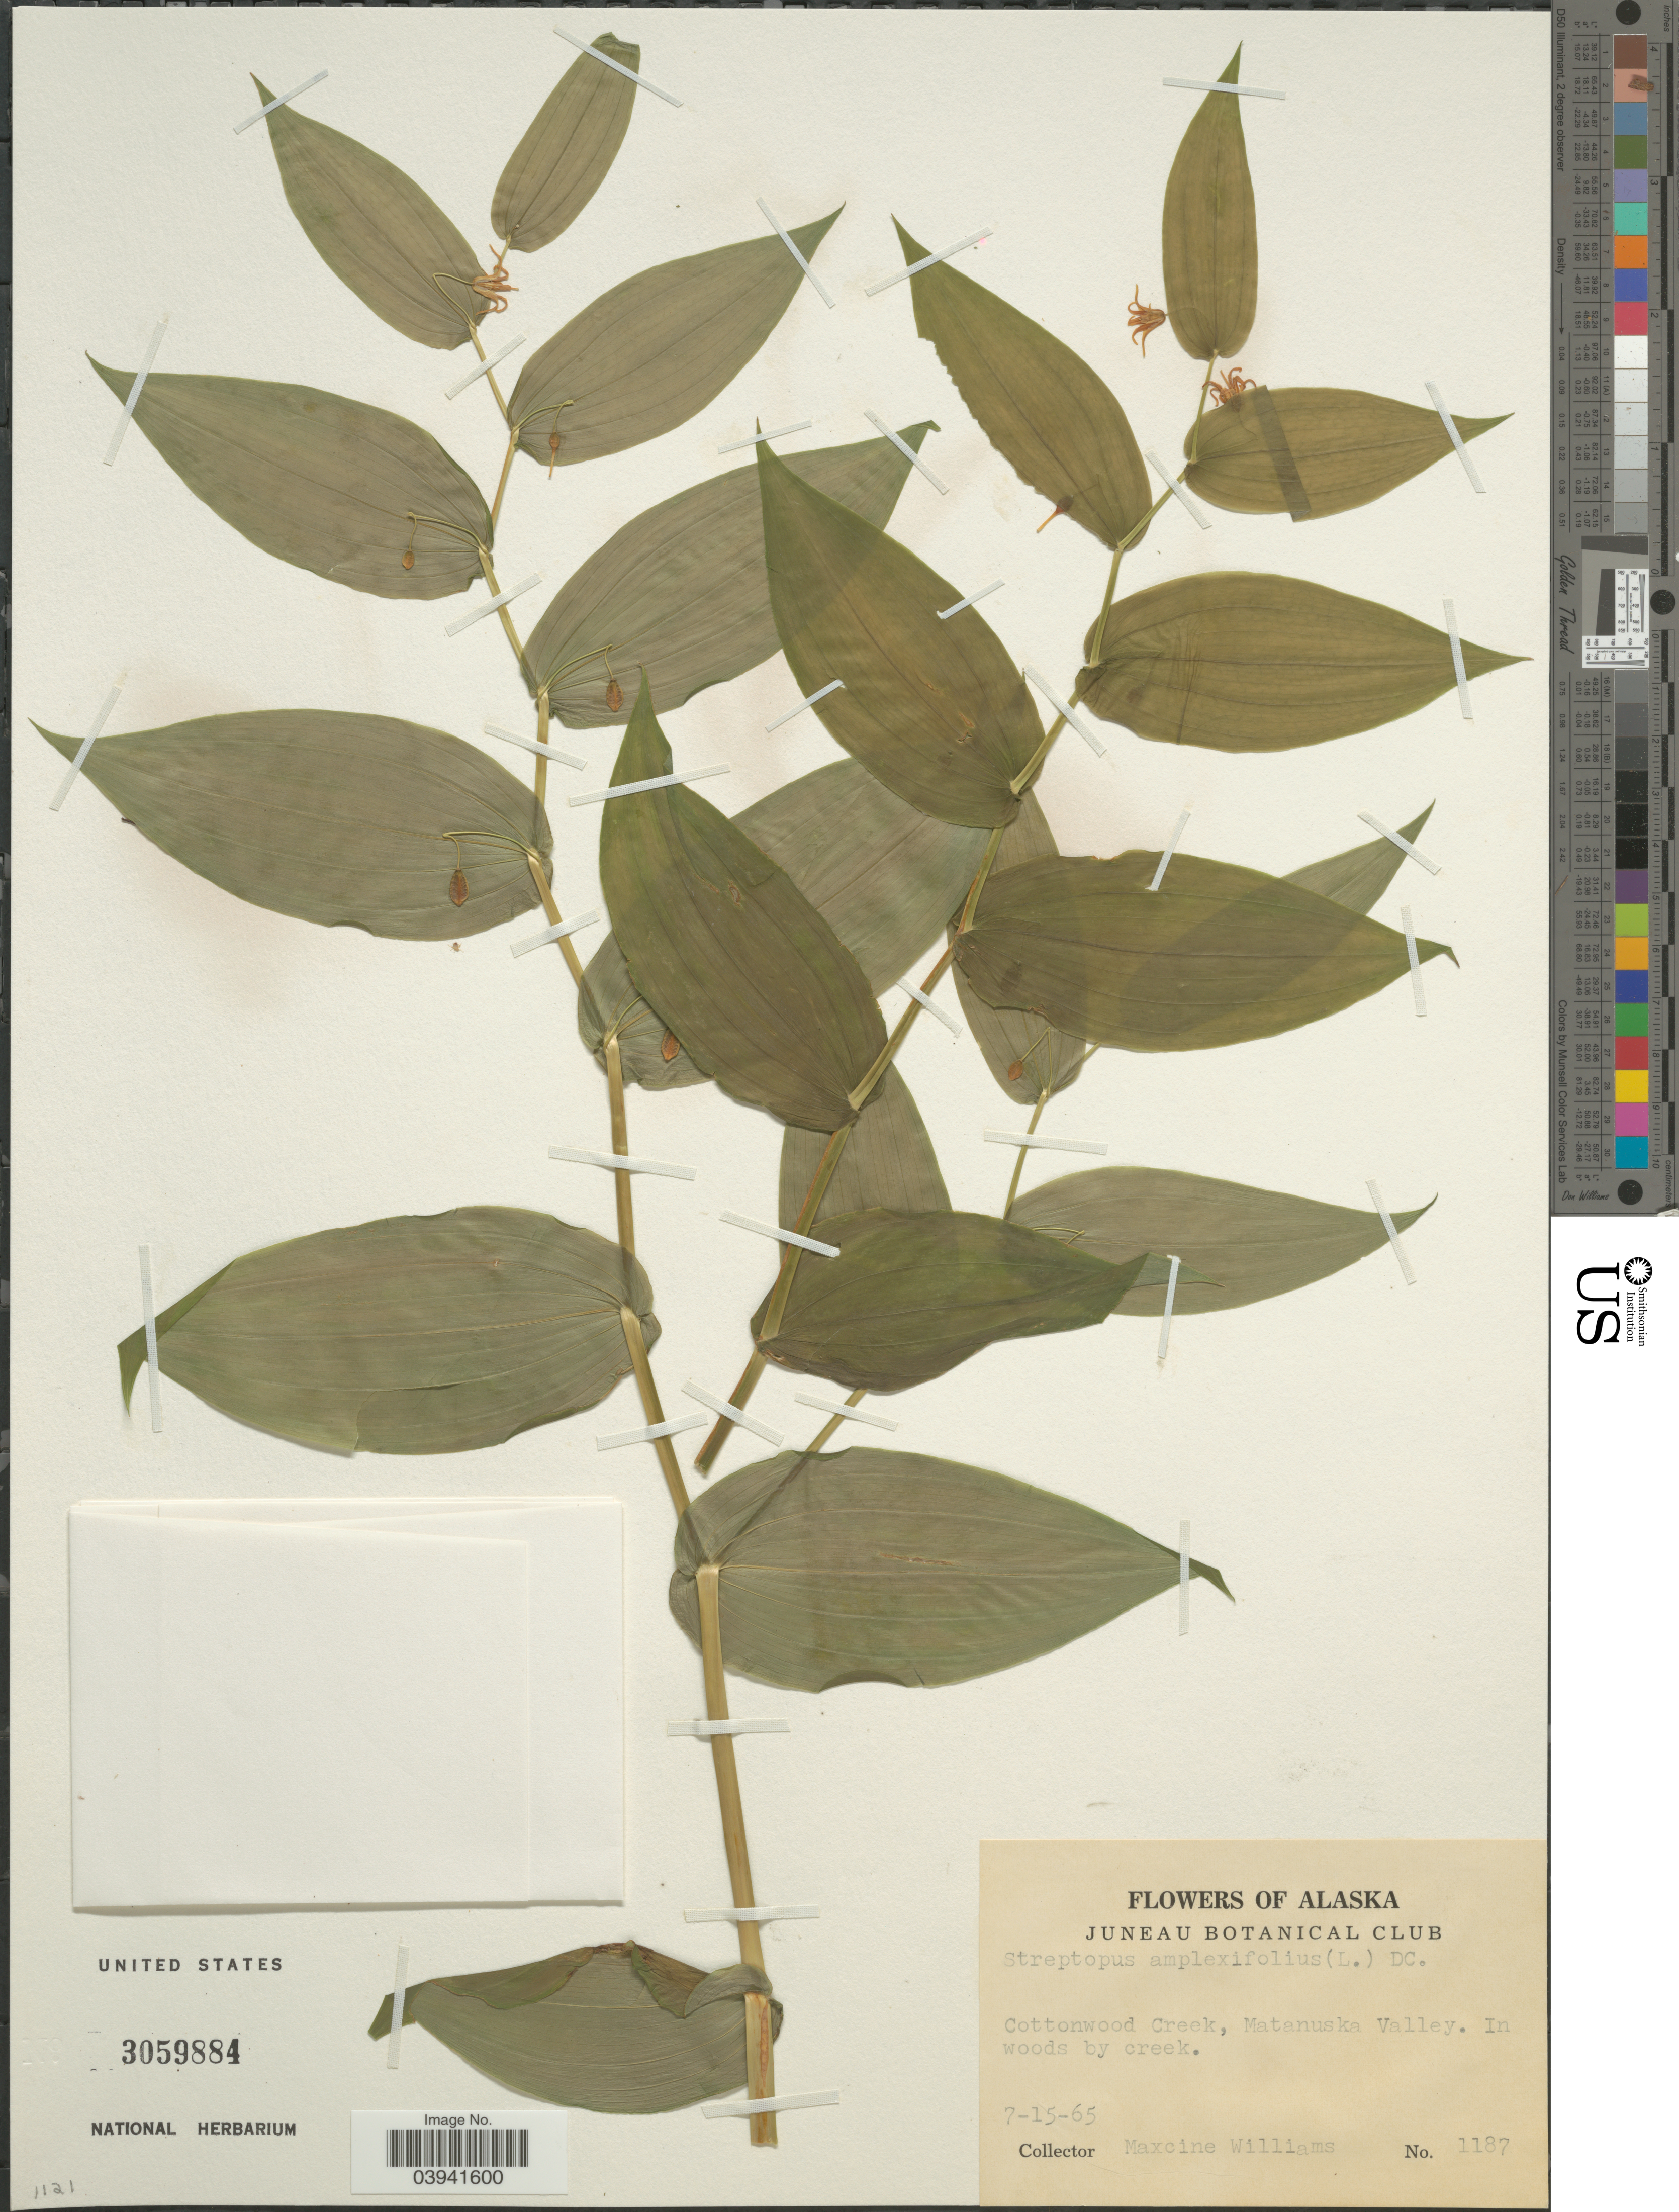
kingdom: Plantae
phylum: Tracheophyta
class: Liliopsida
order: Liliales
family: Liliaceae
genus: Streptopus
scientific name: Streptopus amplexifolius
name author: (L.) DC.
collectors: M. Williams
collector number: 1187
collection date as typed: Transcribed d/m/y: 15/7/65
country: United States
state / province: Alaska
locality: Cottonwood Creek, Matanuska Valley.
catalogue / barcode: US 3059884